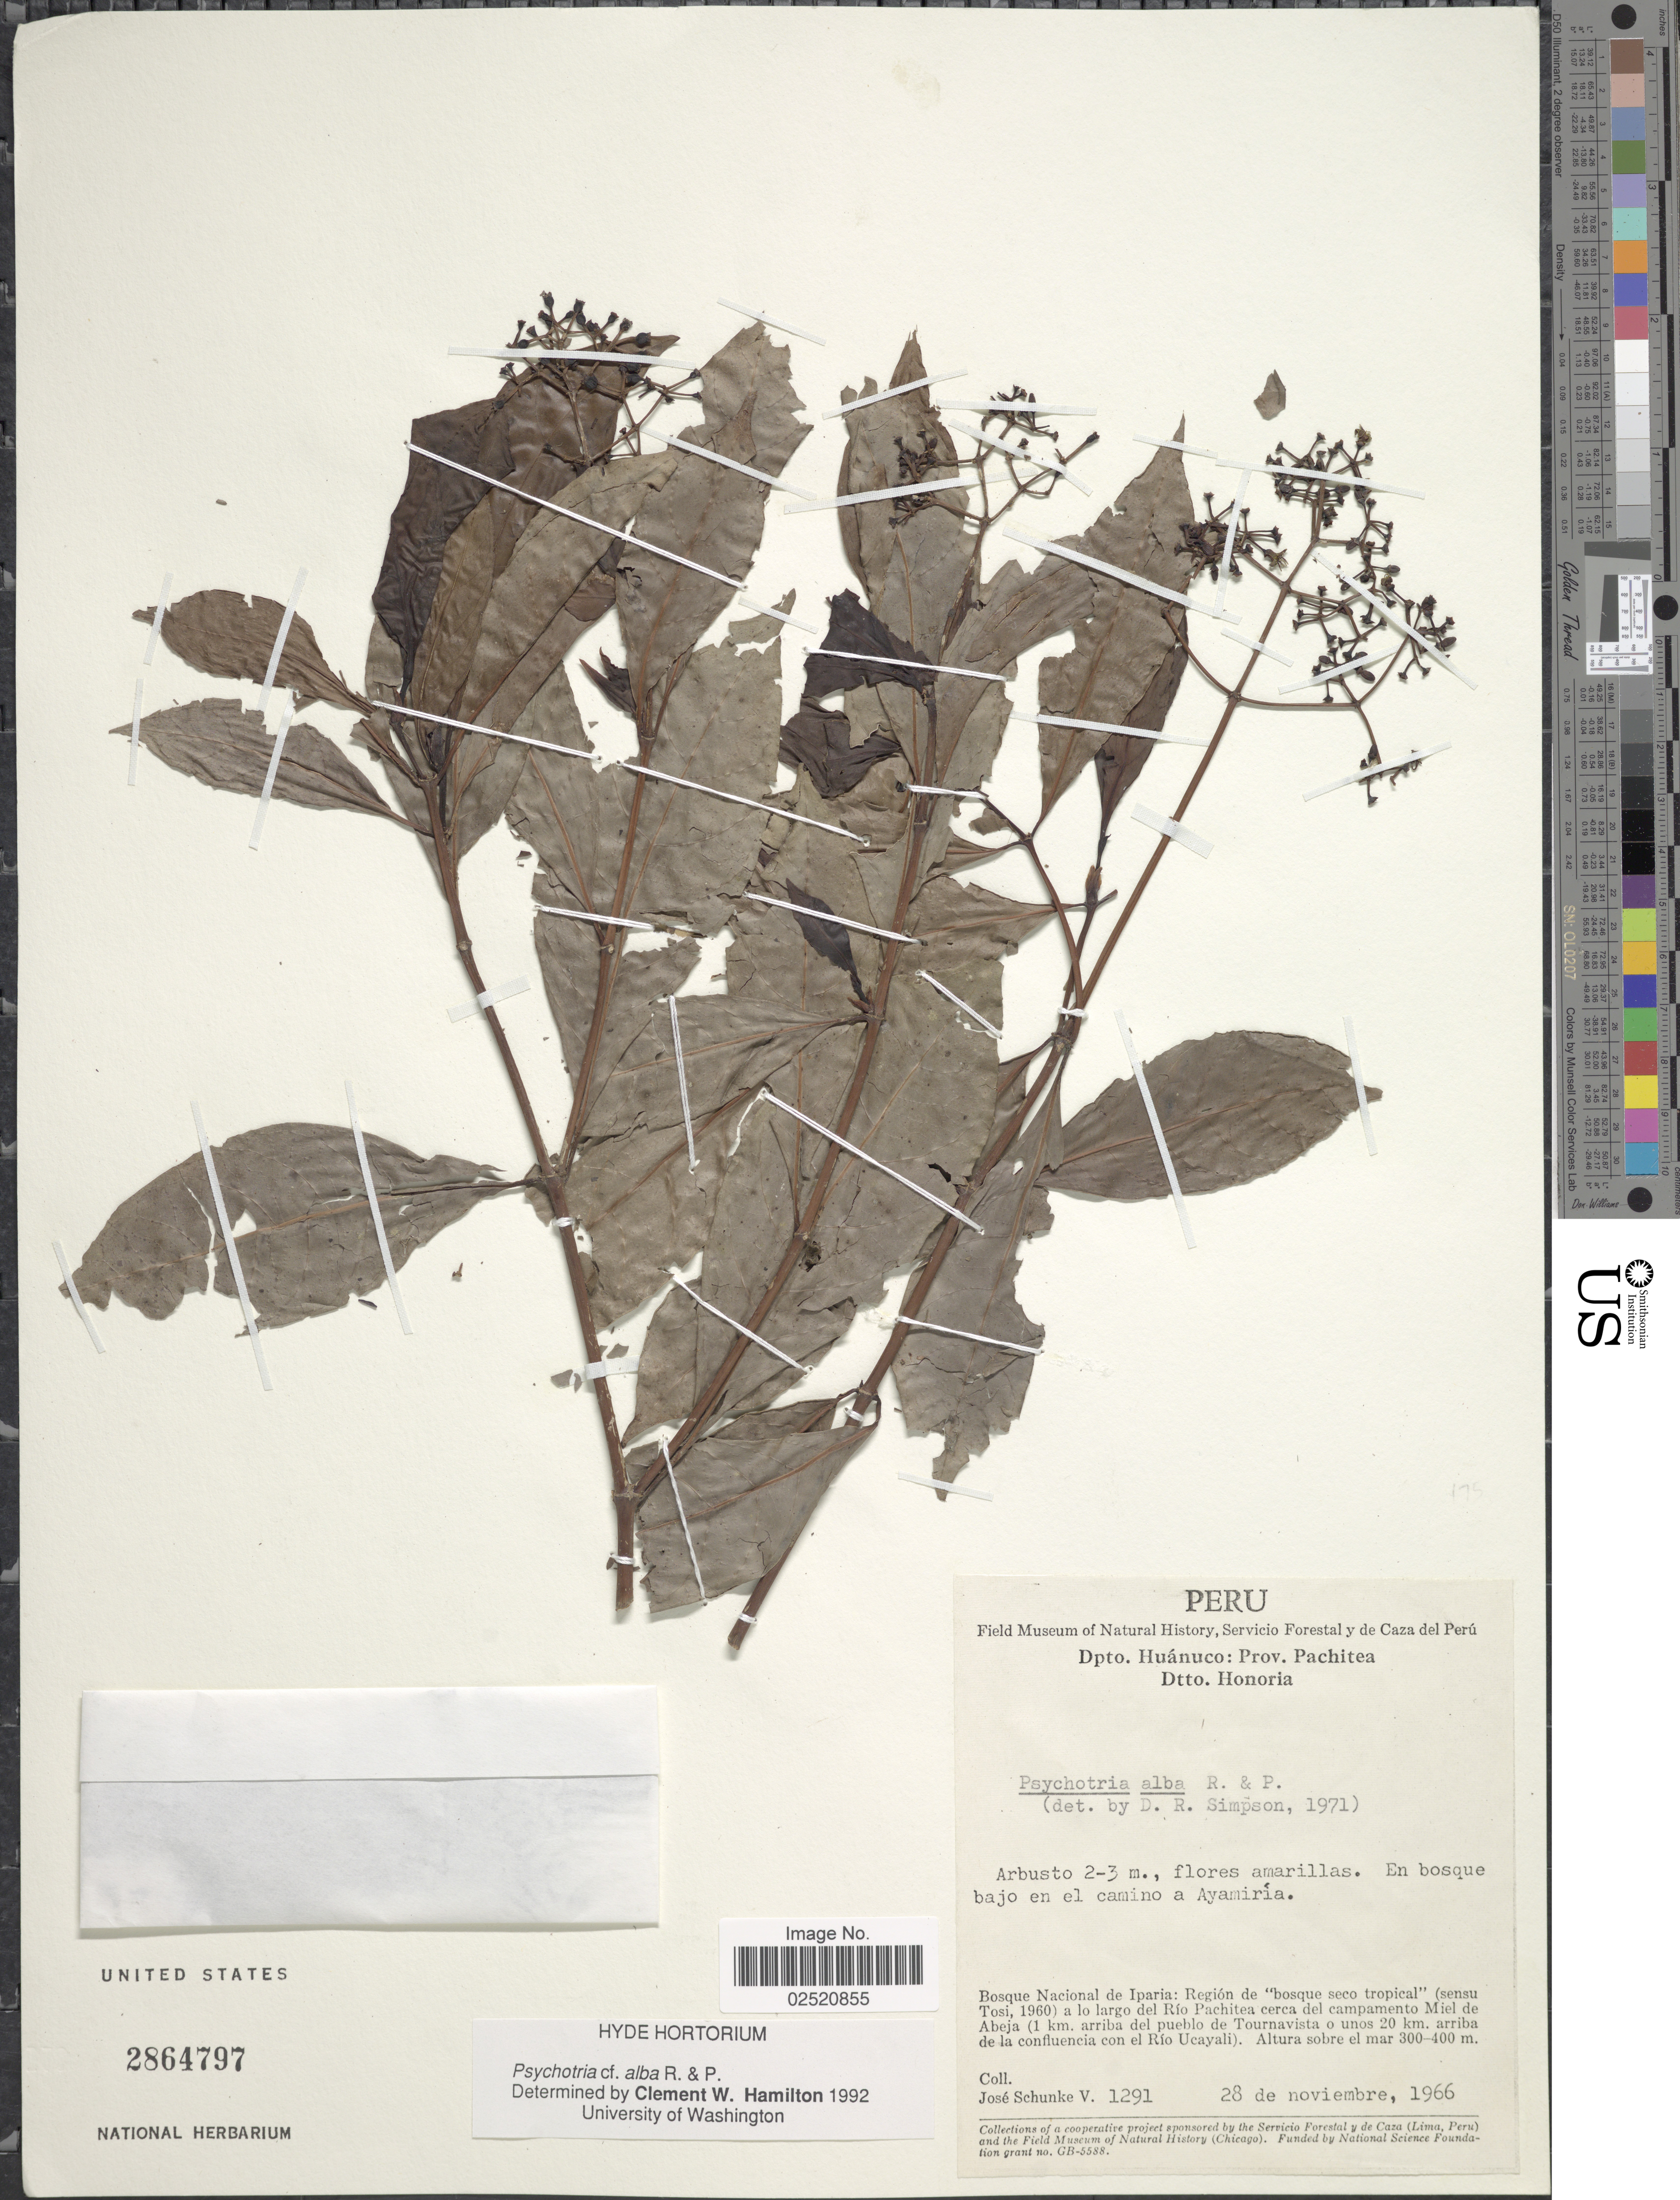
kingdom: Plantae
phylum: Tracheophyta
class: Magnoliopsida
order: Gentianales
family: Rubiaceae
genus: Psychotria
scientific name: Psychotria alba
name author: Ruiz & Pav.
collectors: J. Schunke Vigo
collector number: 1291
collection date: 1996-11-28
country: Peru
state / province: Huánuco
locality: Prov. Pachitea, Dtto. Honoria, Bosque Nacional de Iparia: Region de "bosque seco tropical" a lo largo del Rio Pachitea cerca del campamento Miel de Abeja (1 km. arriba del puebla de Tournavista o unos 20 km. arriba de la confluencia con el Rio Ucayali)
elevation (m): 300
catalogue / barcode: US 2864797